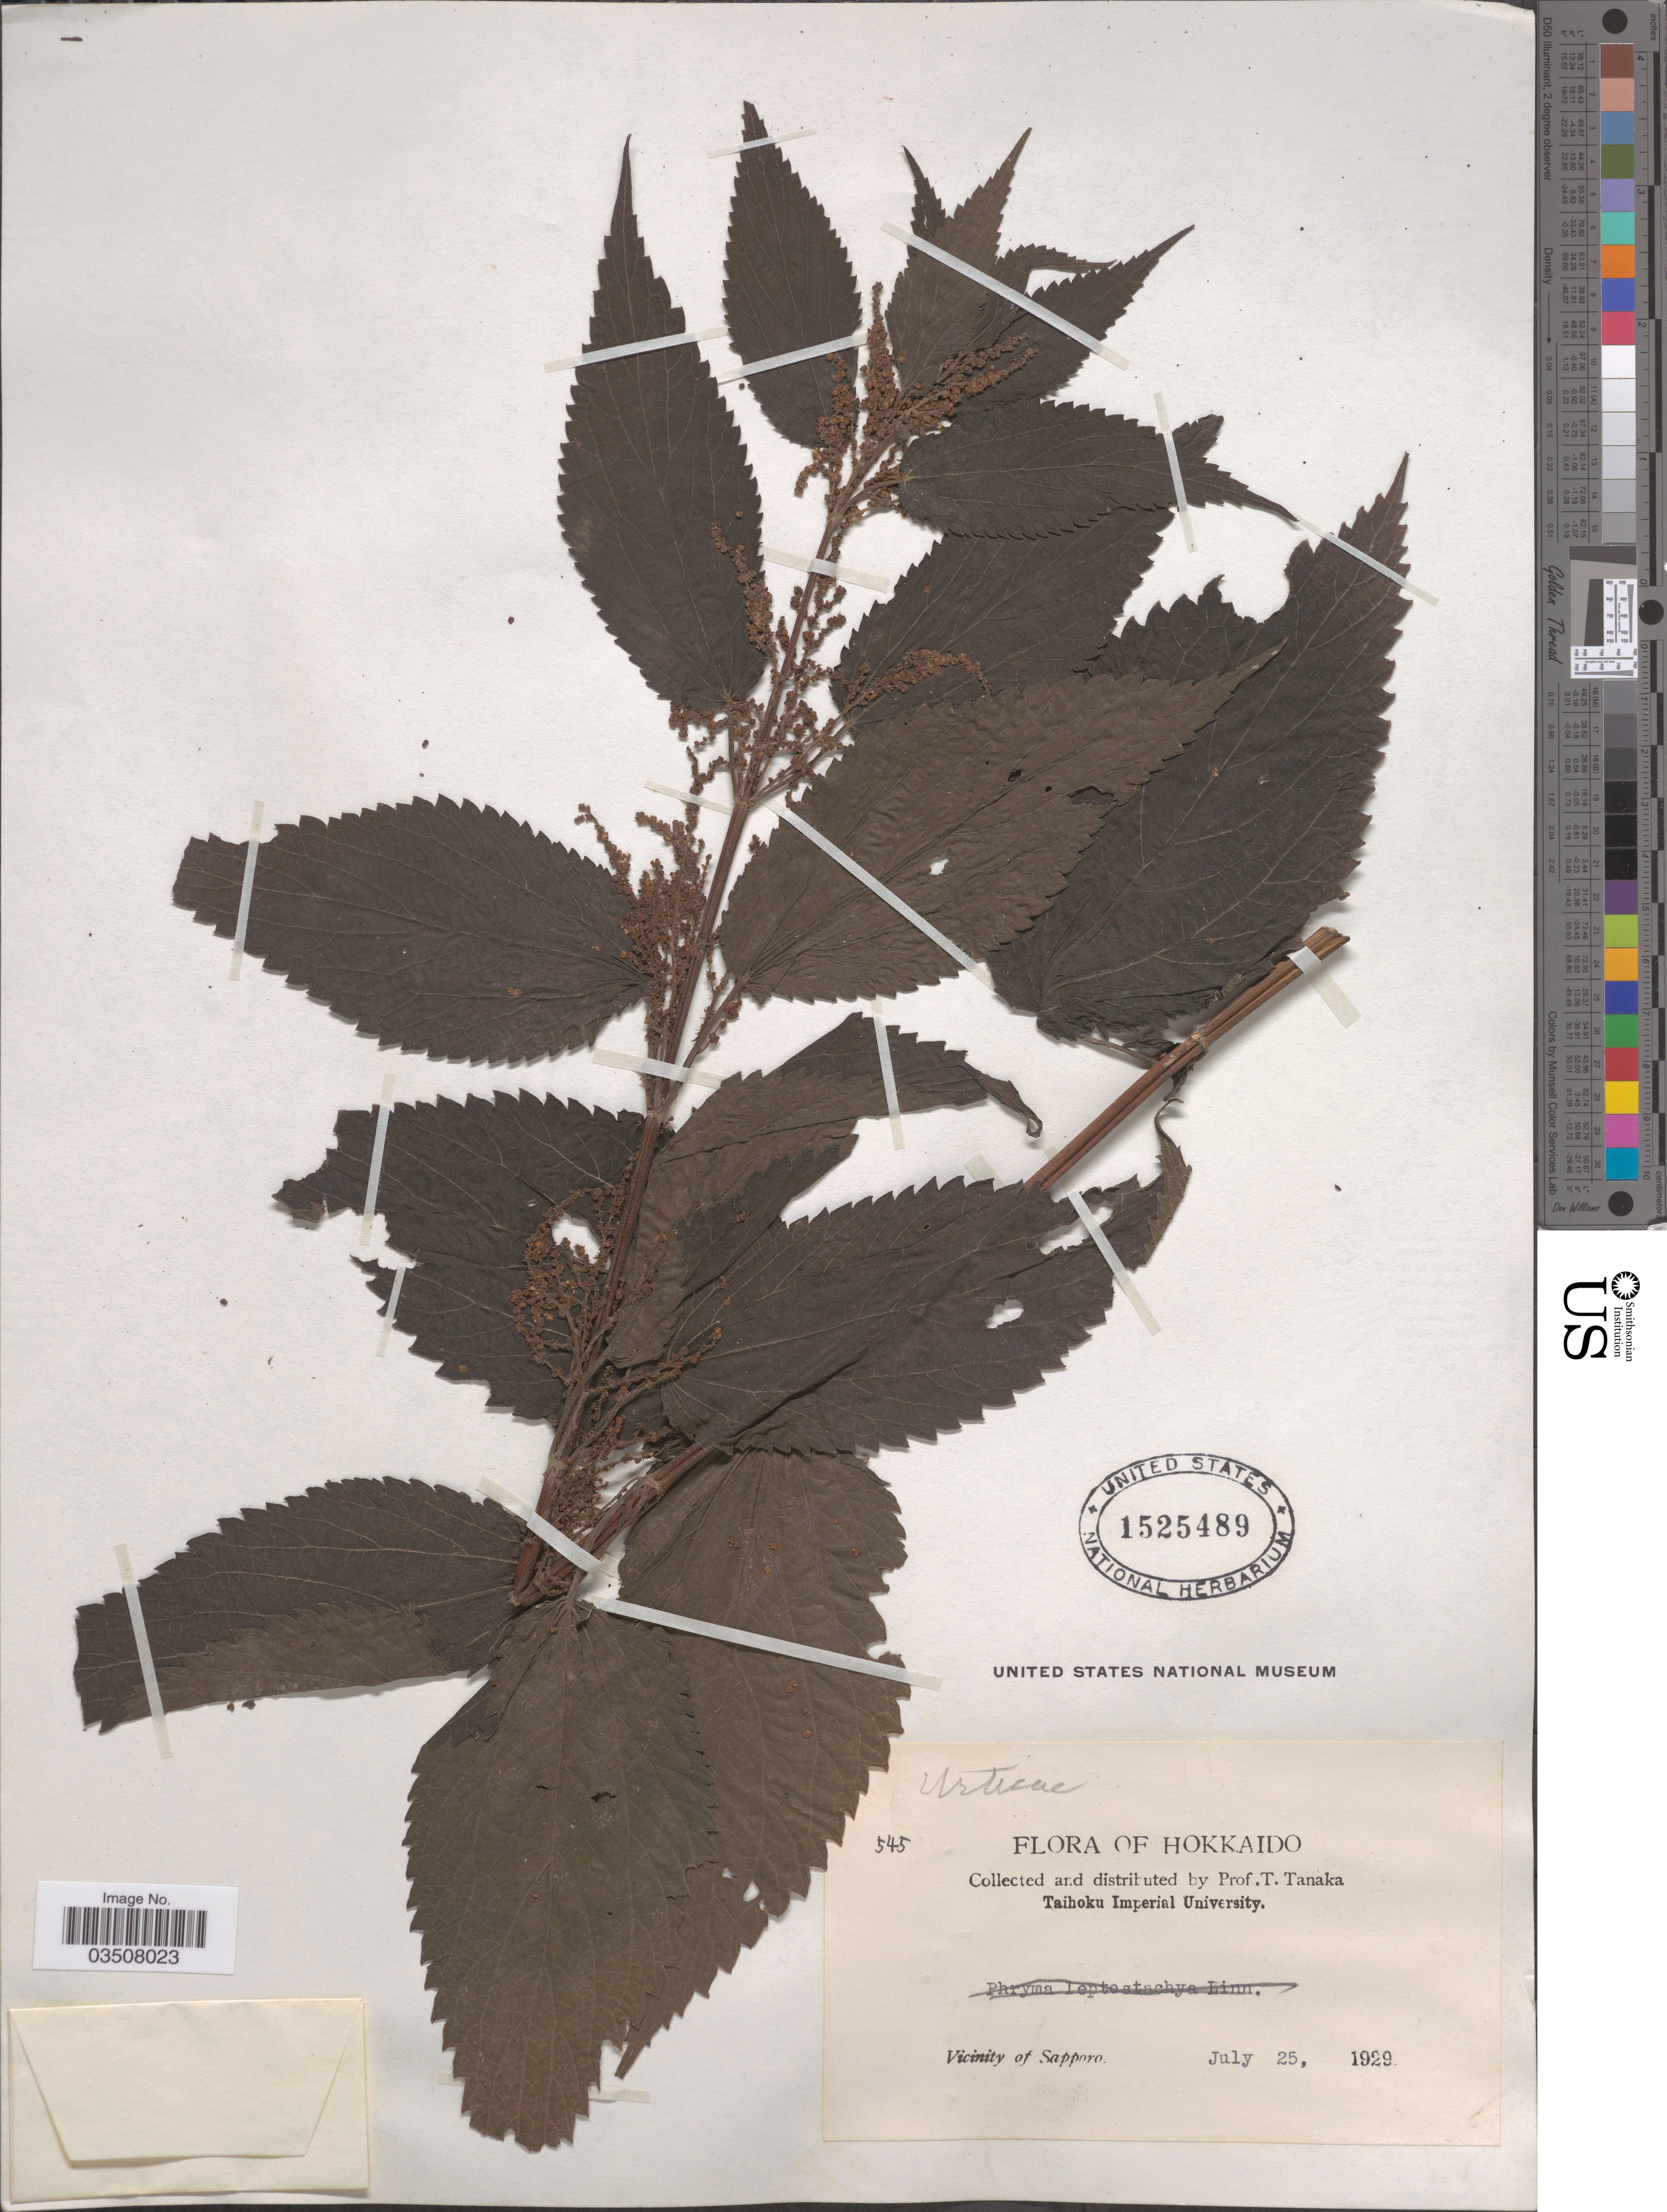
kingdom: Plantae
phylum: Tracheophyta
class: Magnoliopsida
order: Rosales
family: Urticaceae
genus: Boehmeria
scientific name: Boehmeria sp.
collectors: T. Tanaka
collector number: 545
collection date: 1929-07-25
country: Japan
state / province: Hokkaidō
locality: Vicinity of Sapporo.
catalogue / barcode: US 1525489